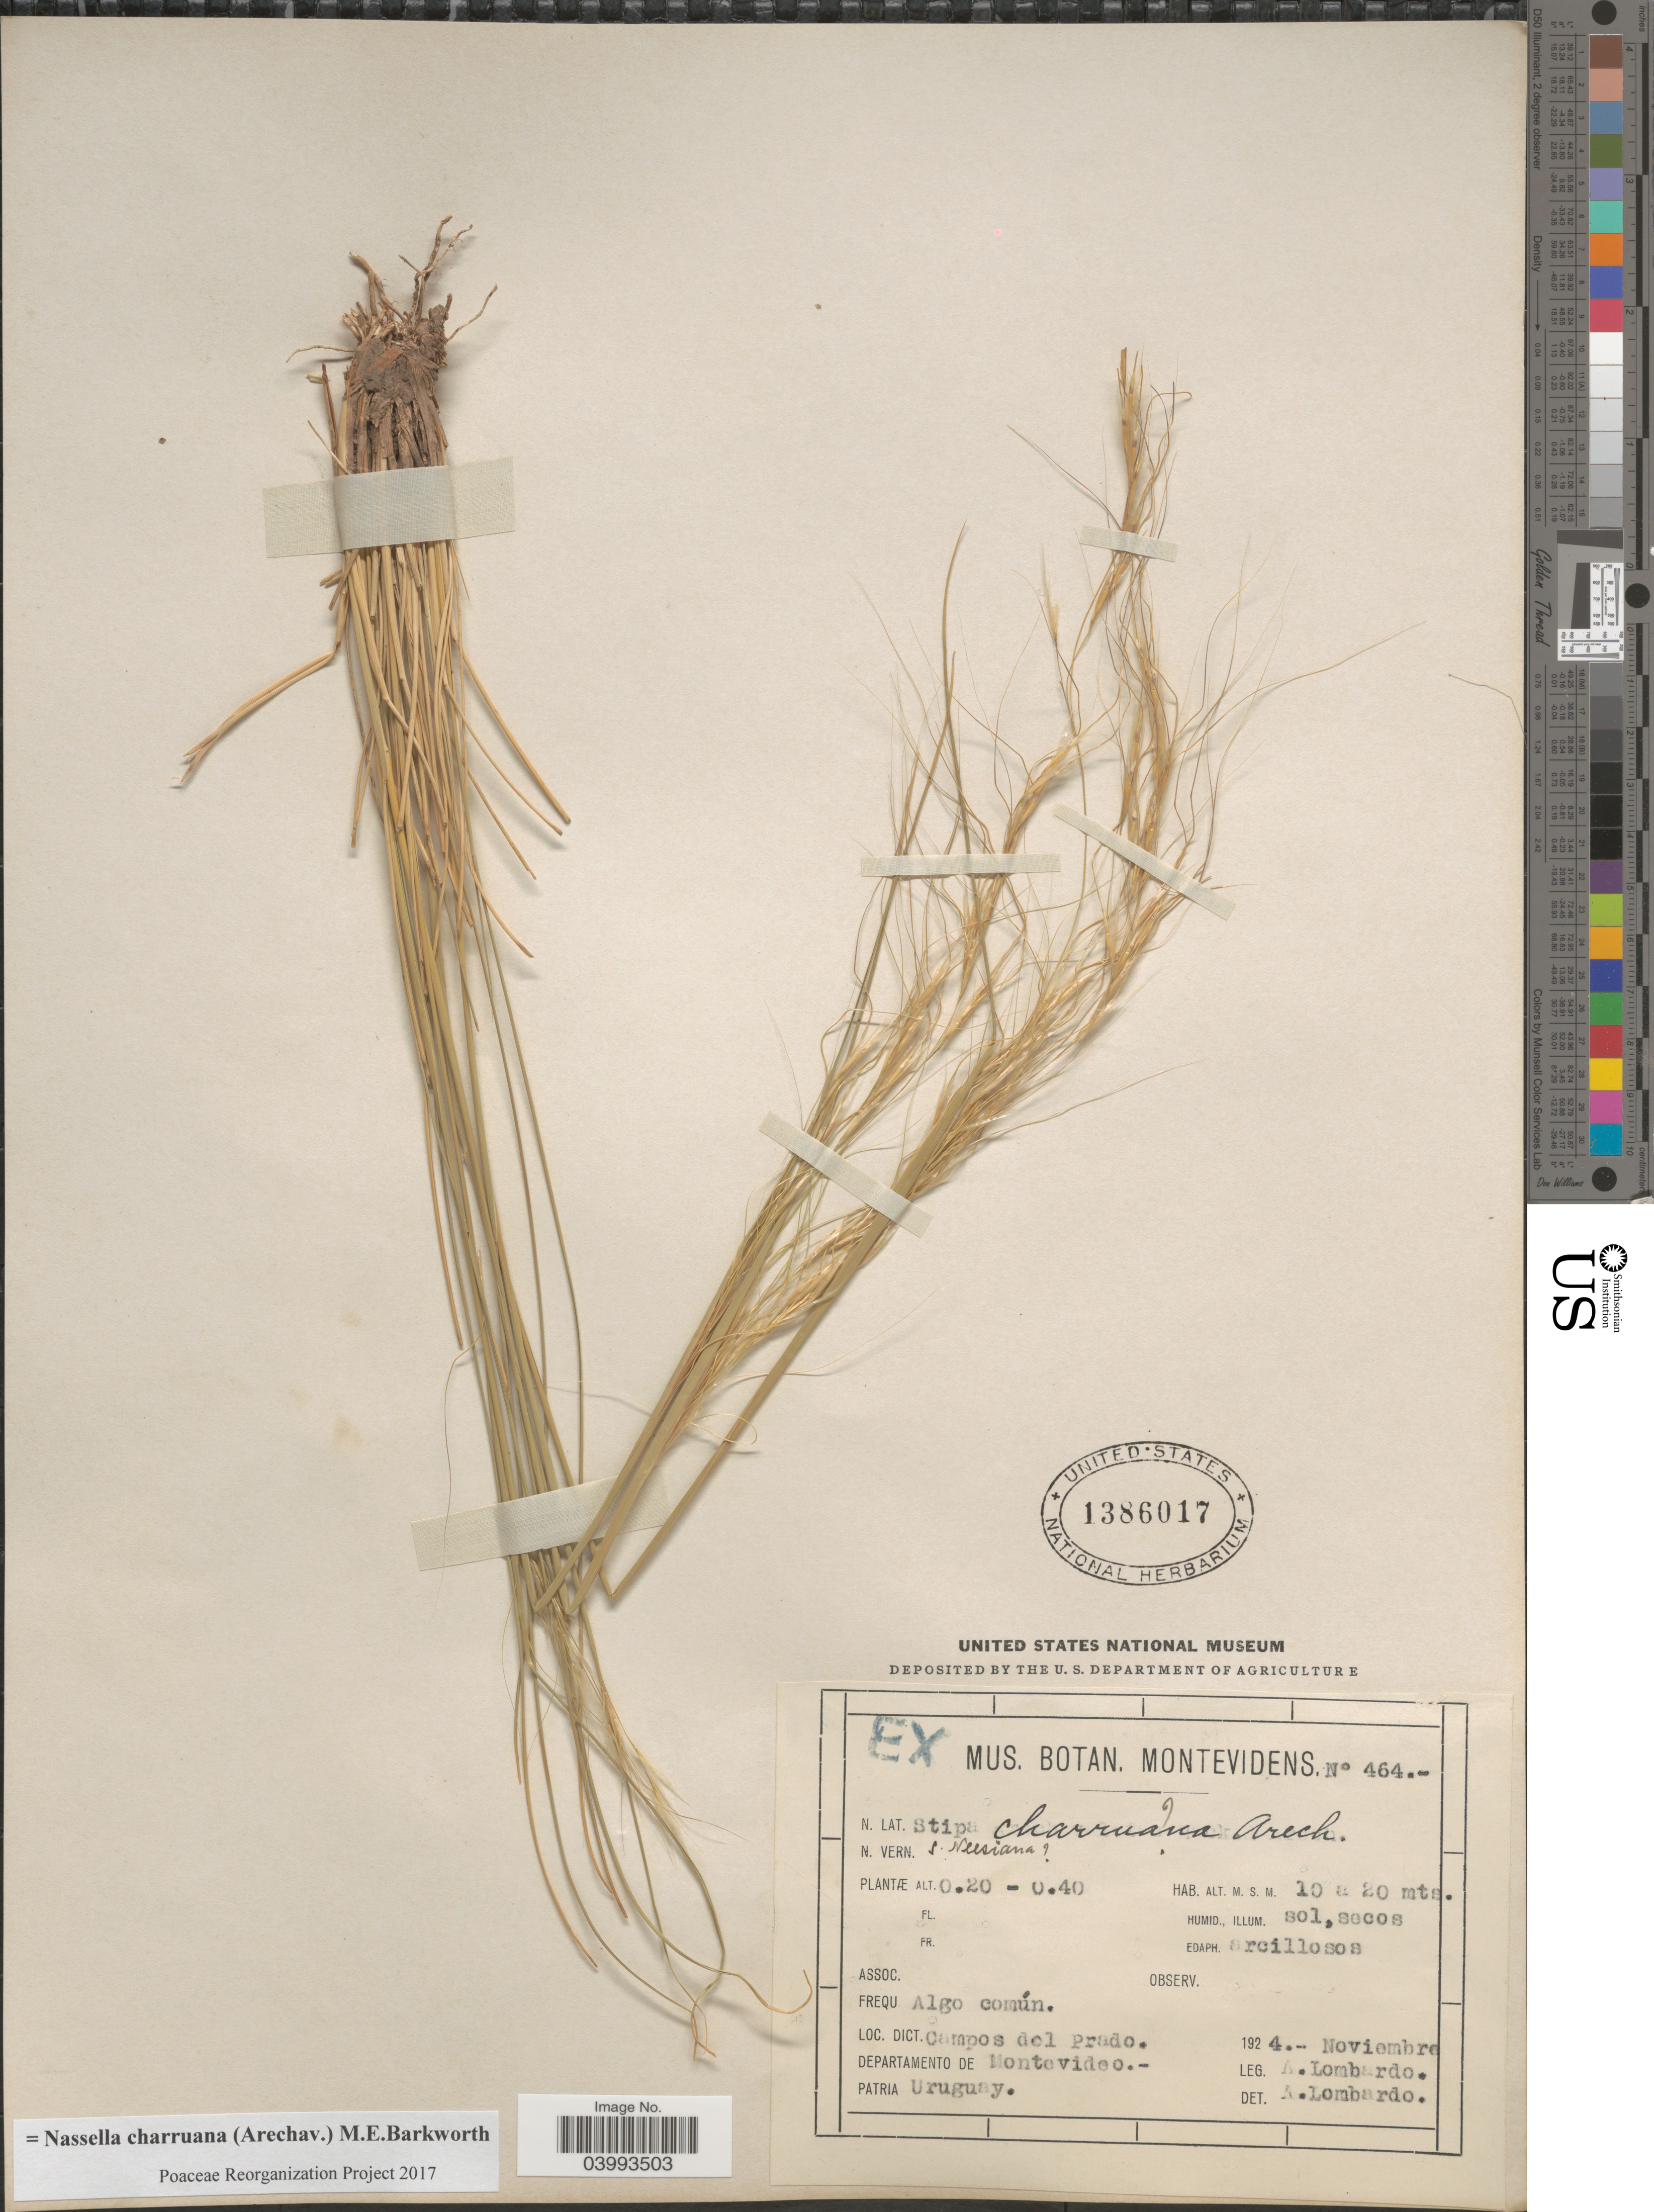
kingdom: Plantae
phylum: Tracheophyta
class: Liliopsida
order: Poales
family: Poaceae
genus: Nassella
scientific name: Nassella charruana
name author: (Arechav.) Barkworth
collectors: A. Lombardo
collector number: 464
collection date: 1924-11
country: Uruguay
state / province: Montevideo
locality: Dict. Campos del Prado. Departamento de Montevideo.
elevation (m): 10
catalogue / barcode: US 1386017